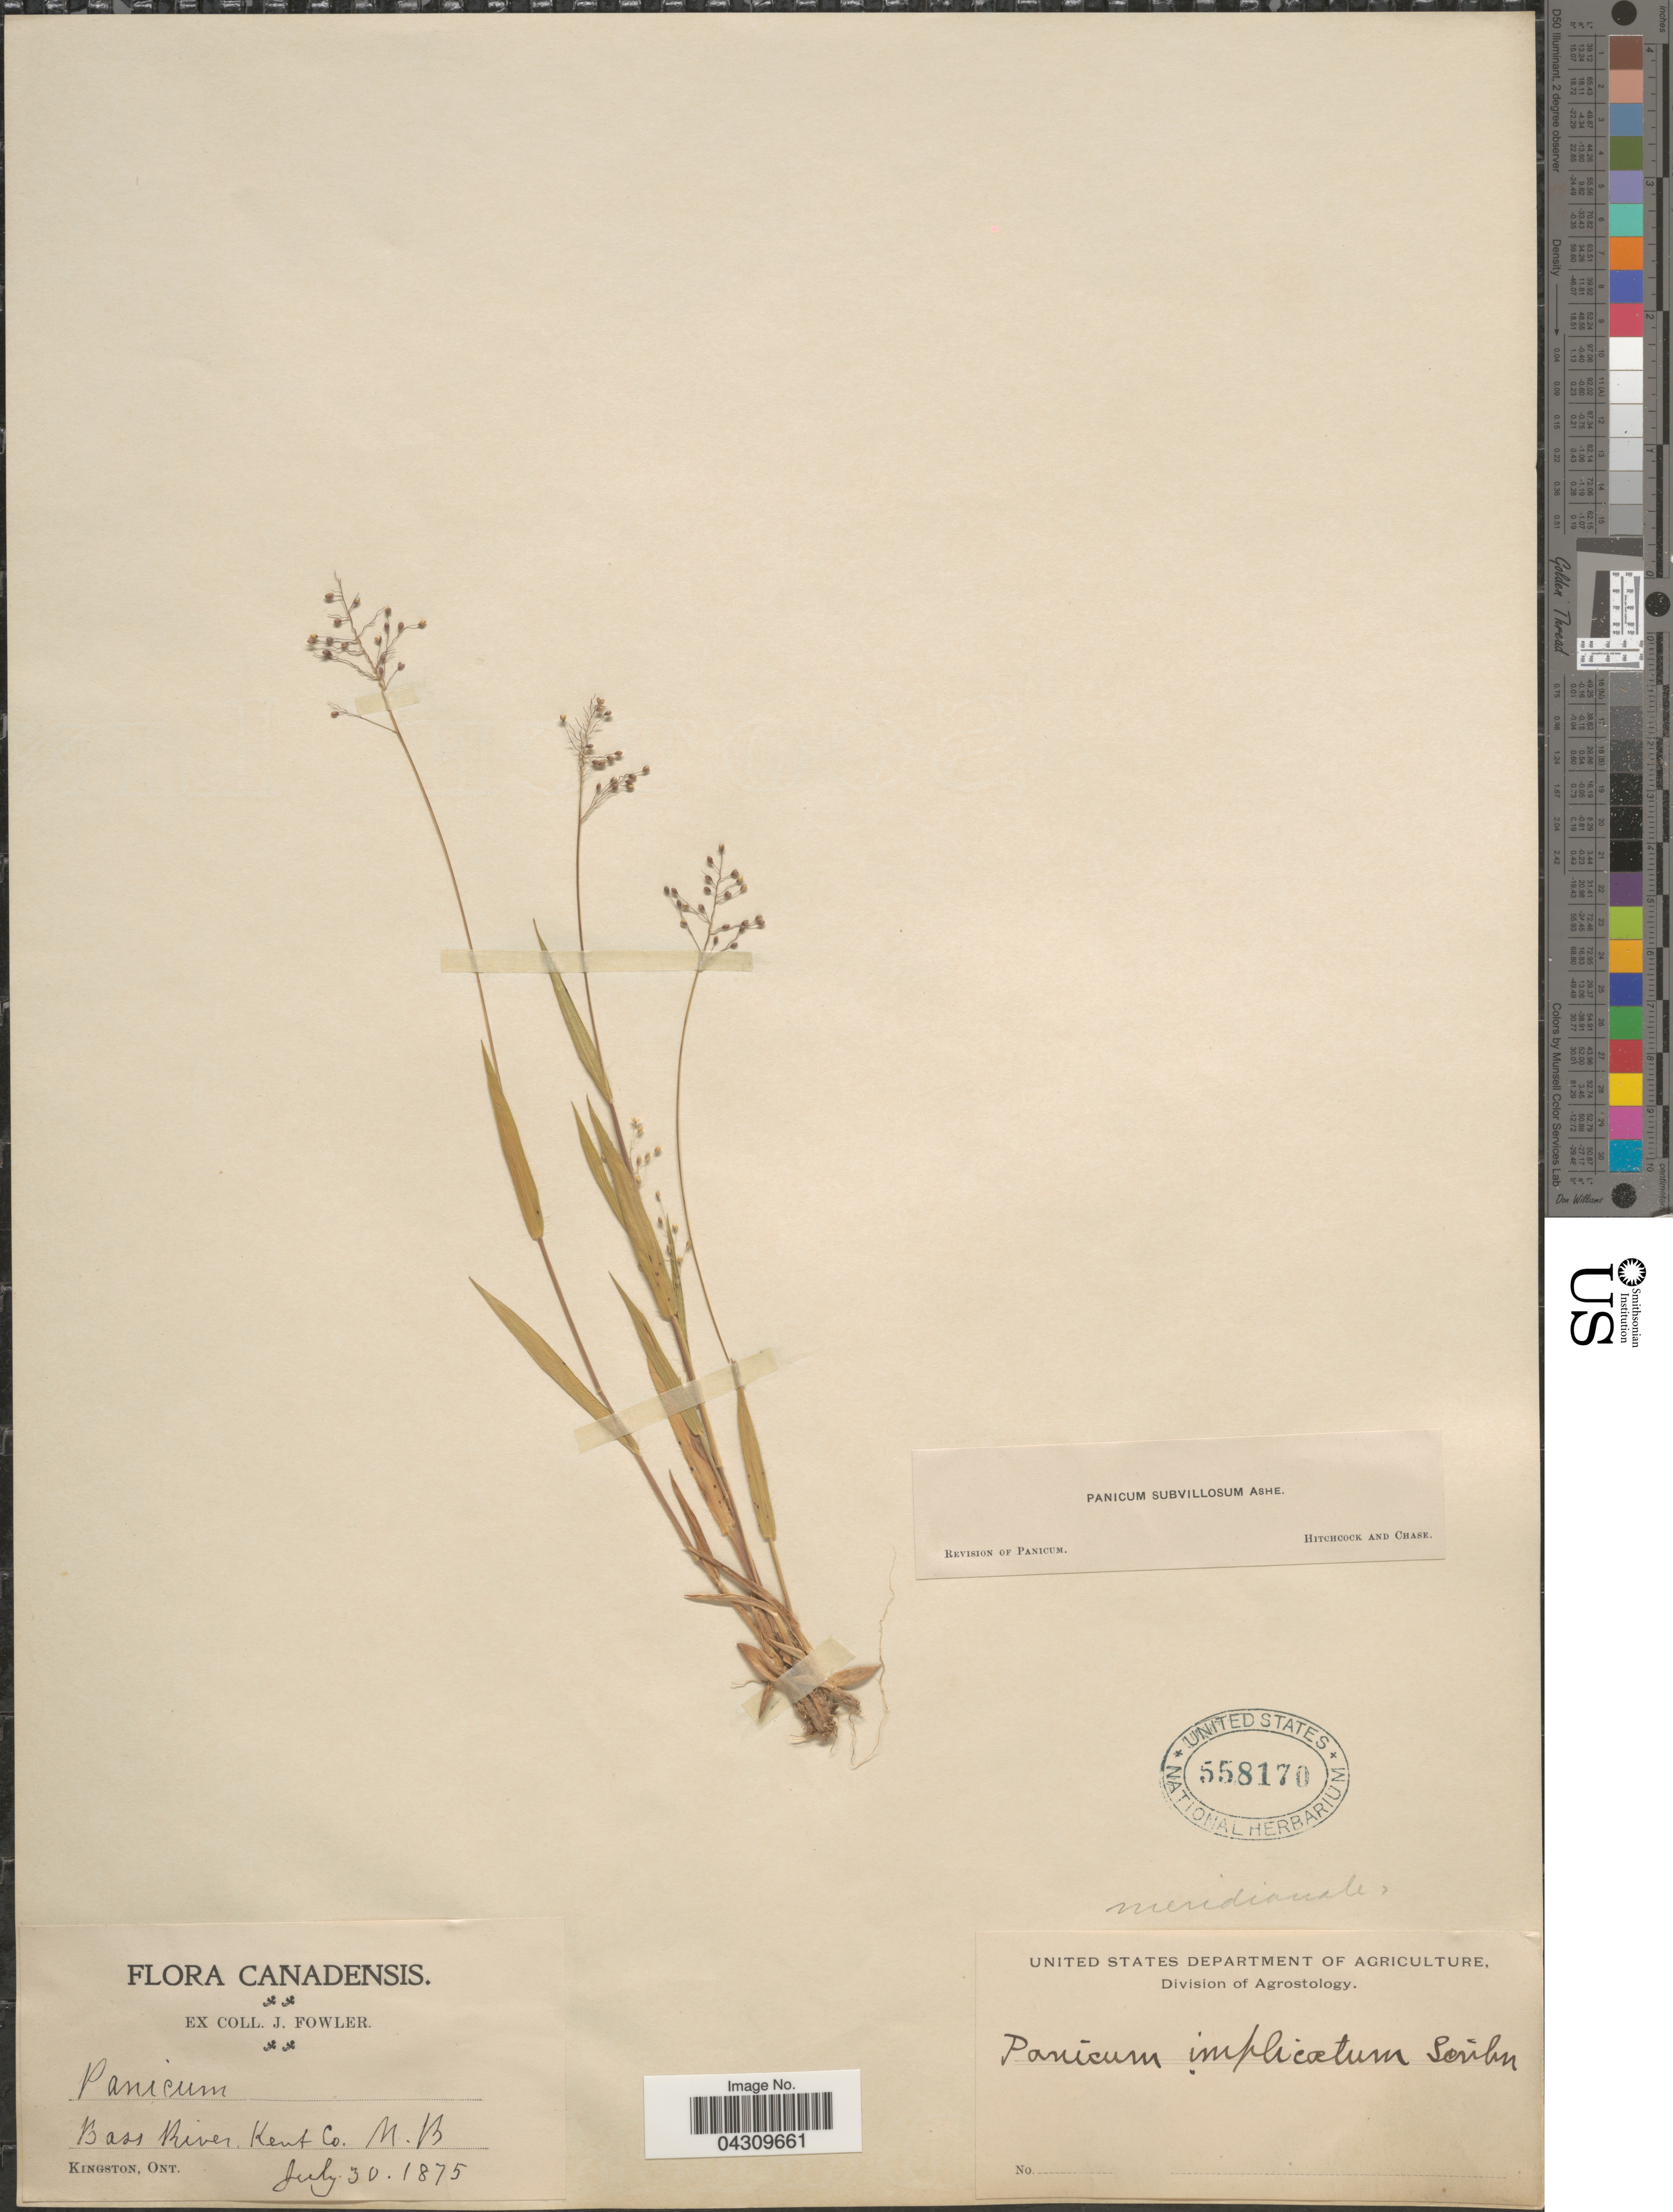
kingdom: Plantae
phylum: Tracheophyta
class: Liliopsida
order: Poales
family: Poaceae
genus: Dichanthelium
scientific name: Dichanthelium acuminatum var. acuminatum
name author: (Sw.) Gould & C.A. Clark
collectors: J. Fowler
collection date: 1975-07-30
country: Canada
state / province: New Brunswick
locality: Bass River. Kent Co.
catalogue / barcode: US 558170